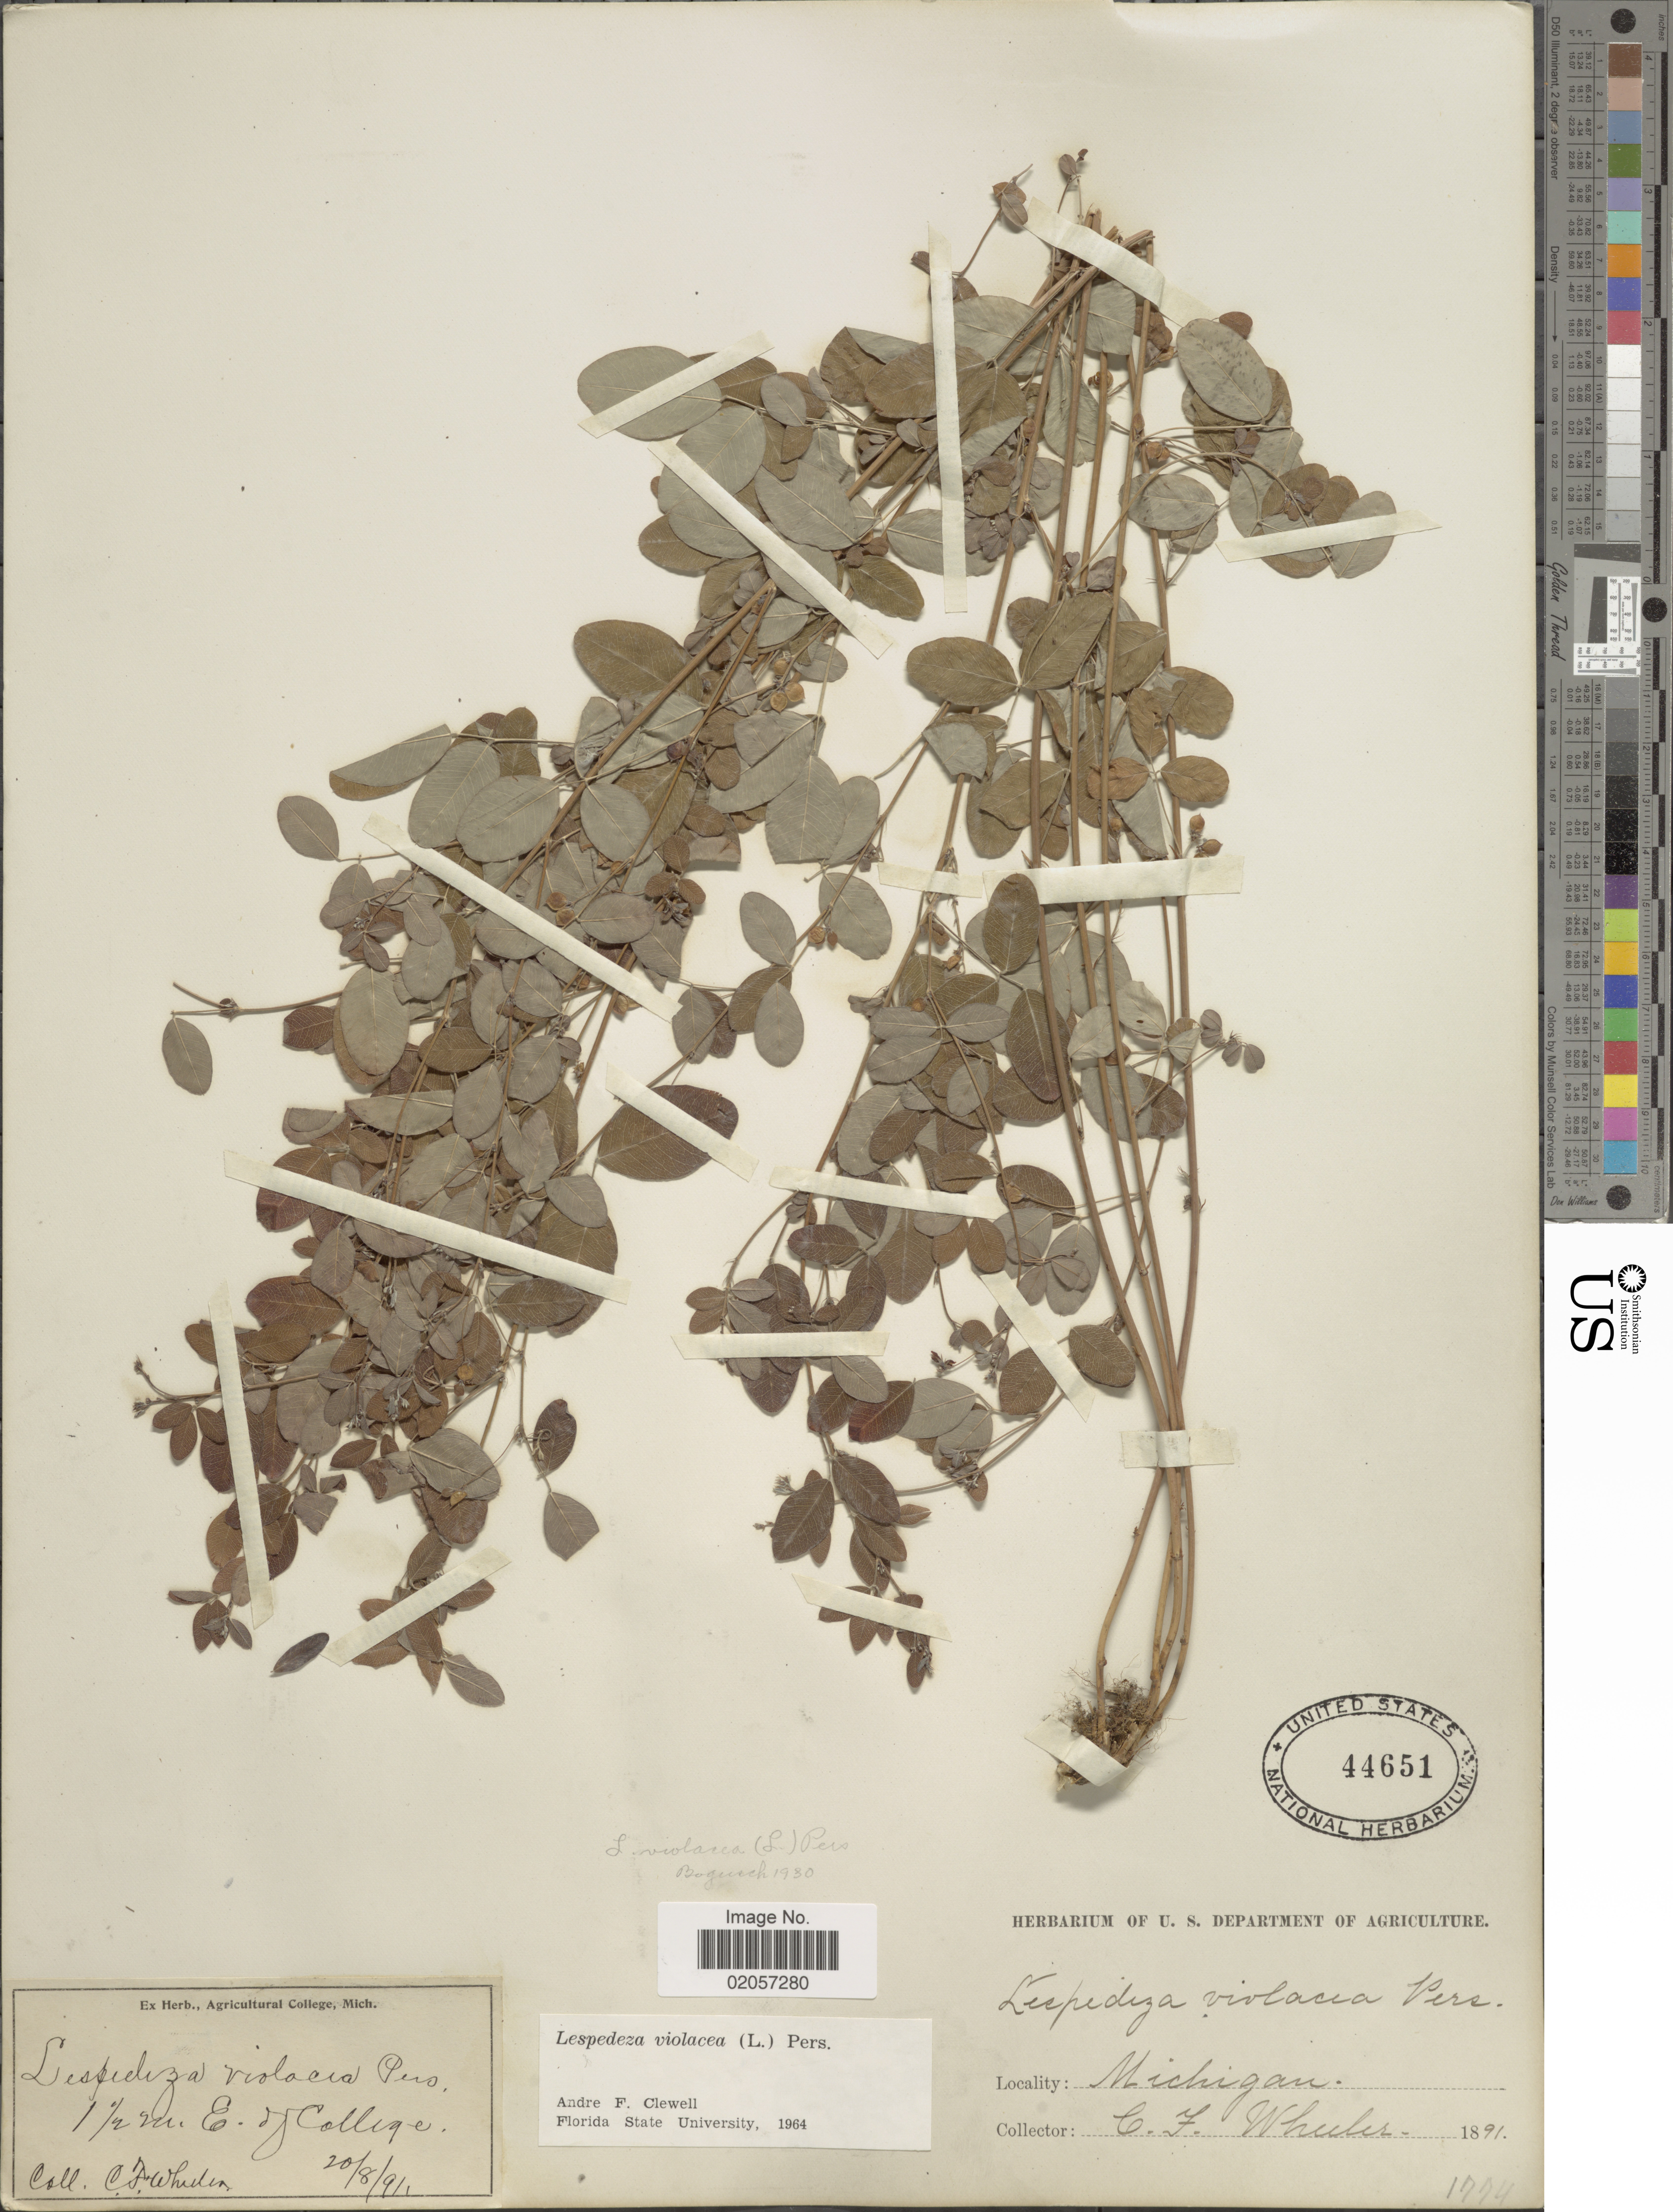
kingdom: Plantae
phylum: Tracheophyta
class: Magnoliopsida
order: Fabales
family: Fabaceae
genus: Lespedeza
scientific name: Lespedeza violacea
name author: (L.) Pers.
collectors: C. Wheeler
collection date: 1891-08-20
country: United States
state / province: Michigan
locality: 1½ m. E. of College.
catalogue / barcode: US 44651